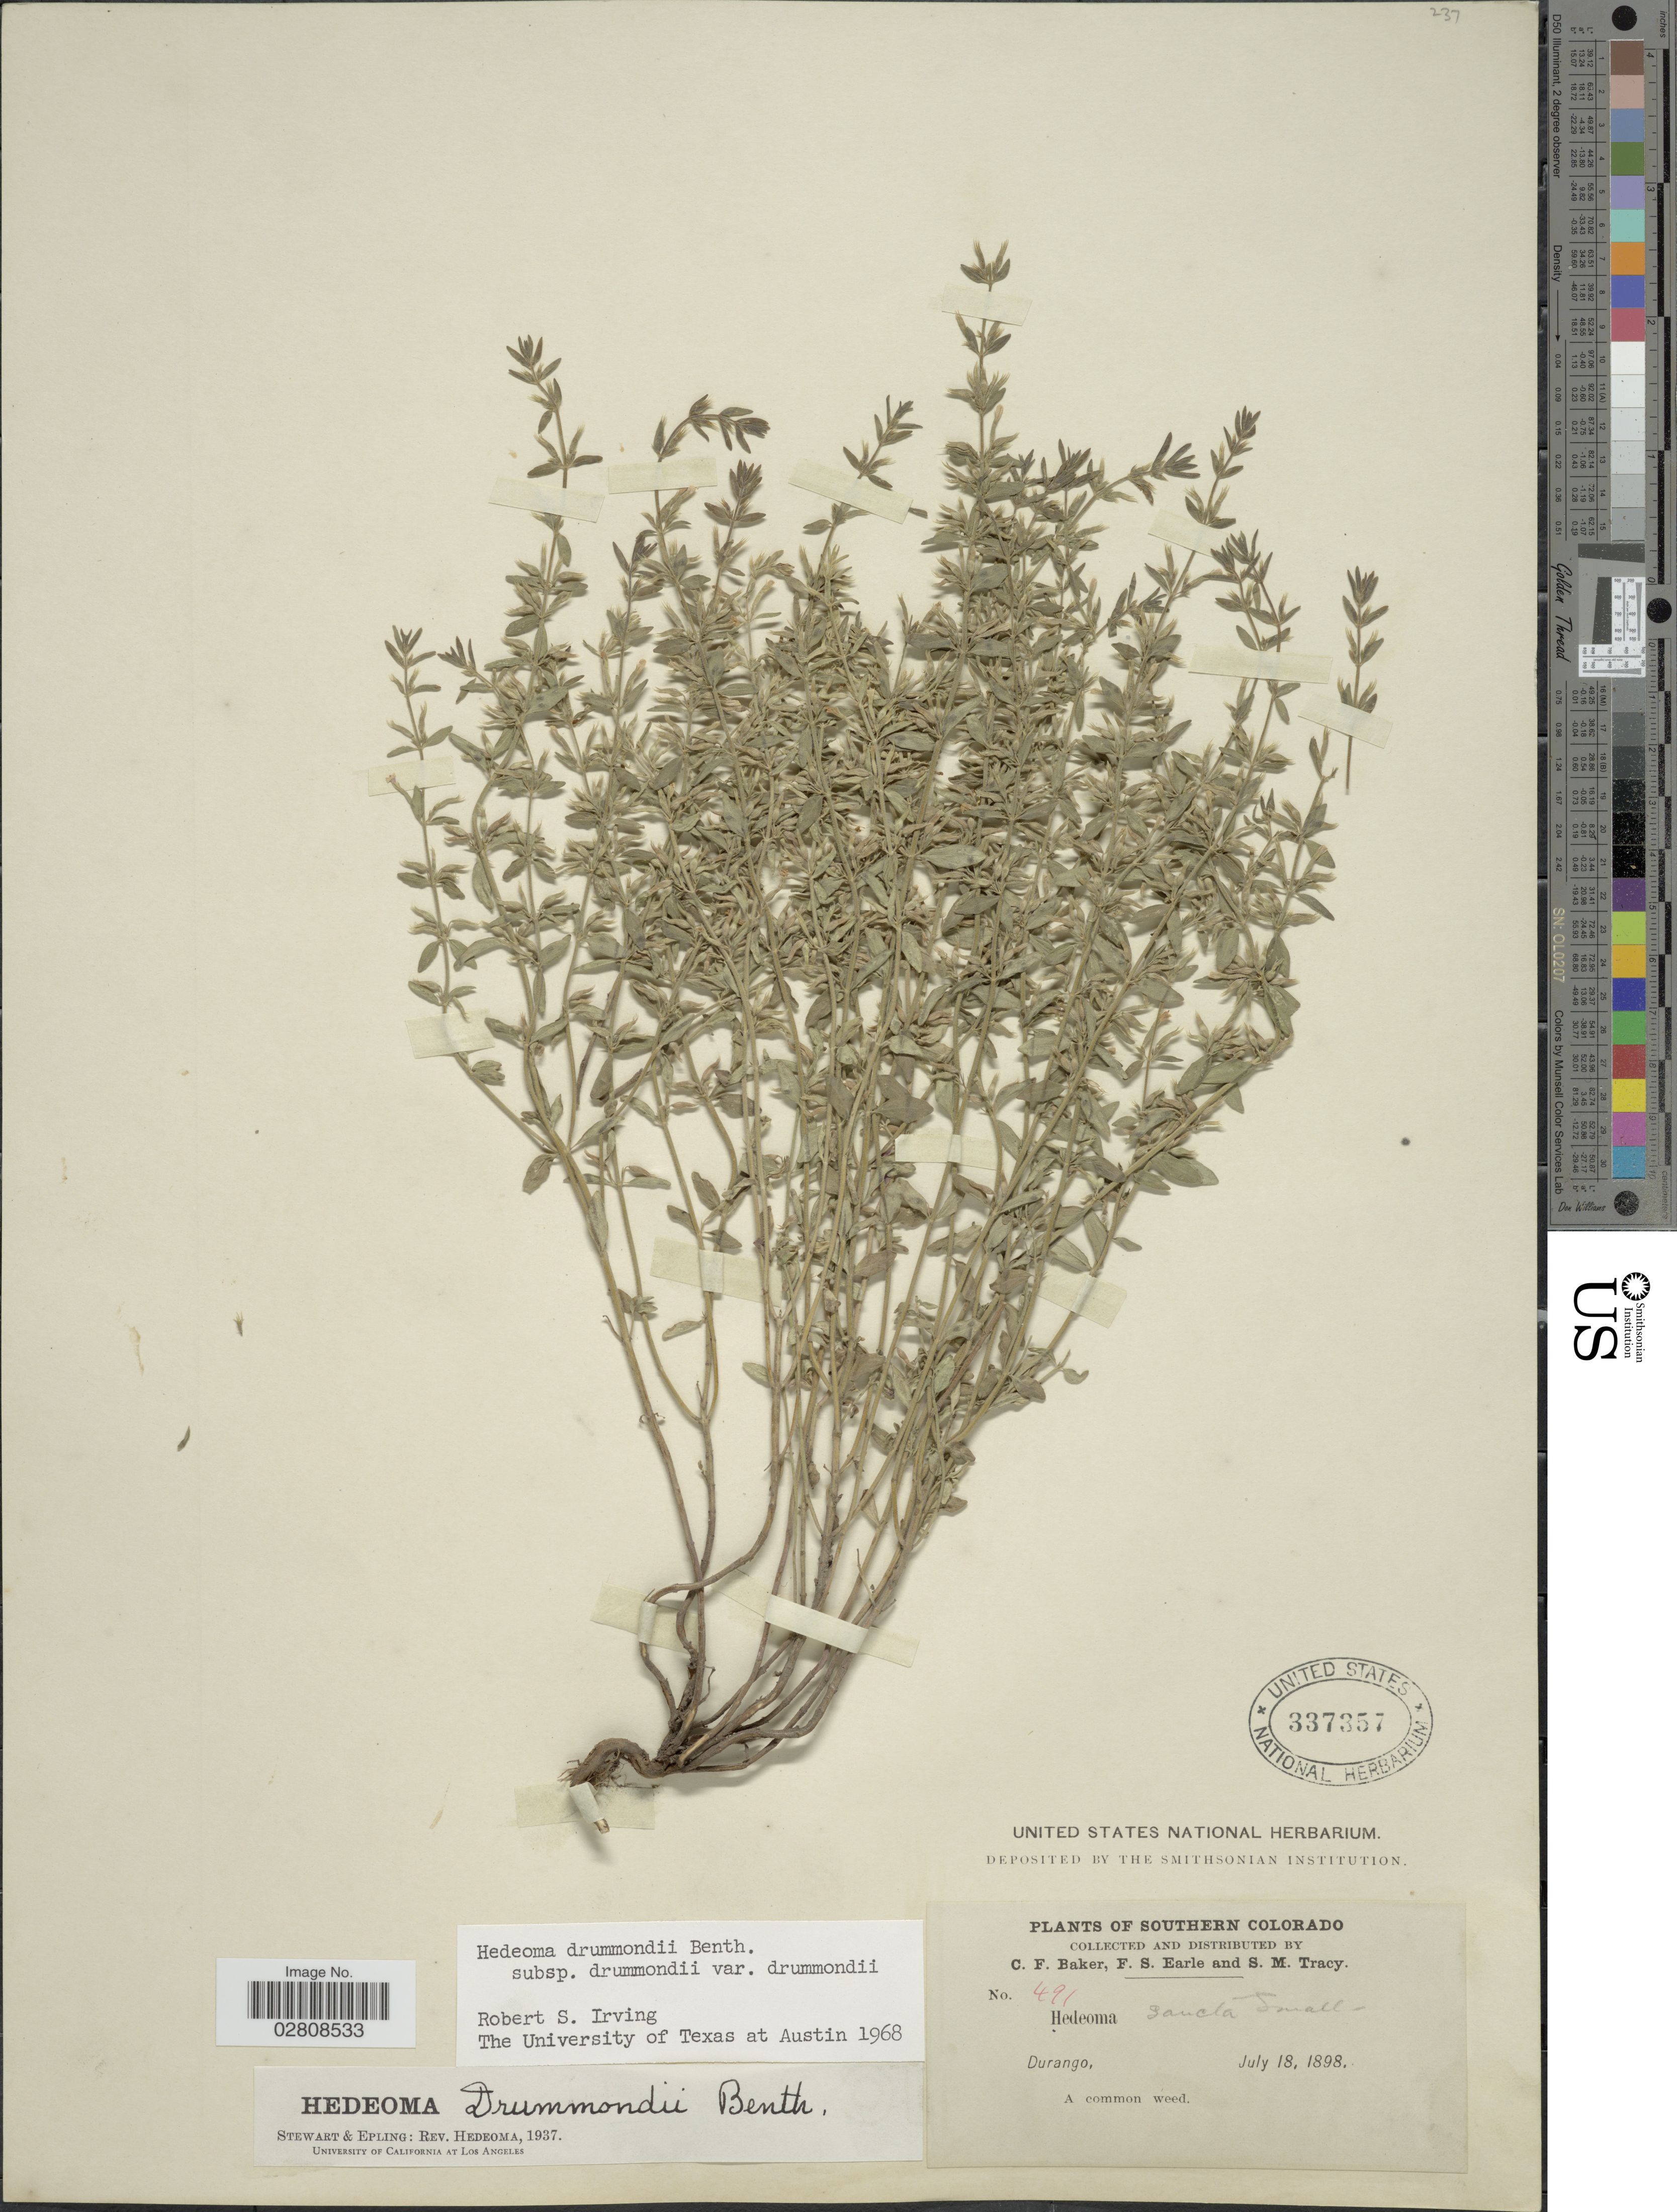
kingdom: Plantae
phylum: Tracheophyta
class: Magnoliopsida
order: Lamiales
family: Lamiaceae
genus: Hedeoma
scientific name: Hedeoma drummondii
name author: Benth.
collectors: C. F. Baker, F. S. Earle & S. M. Tracy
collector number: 491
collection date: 1898-07-18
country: United States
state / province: Colorado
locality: Southern Colorado. Durango.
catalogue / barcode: US 337357